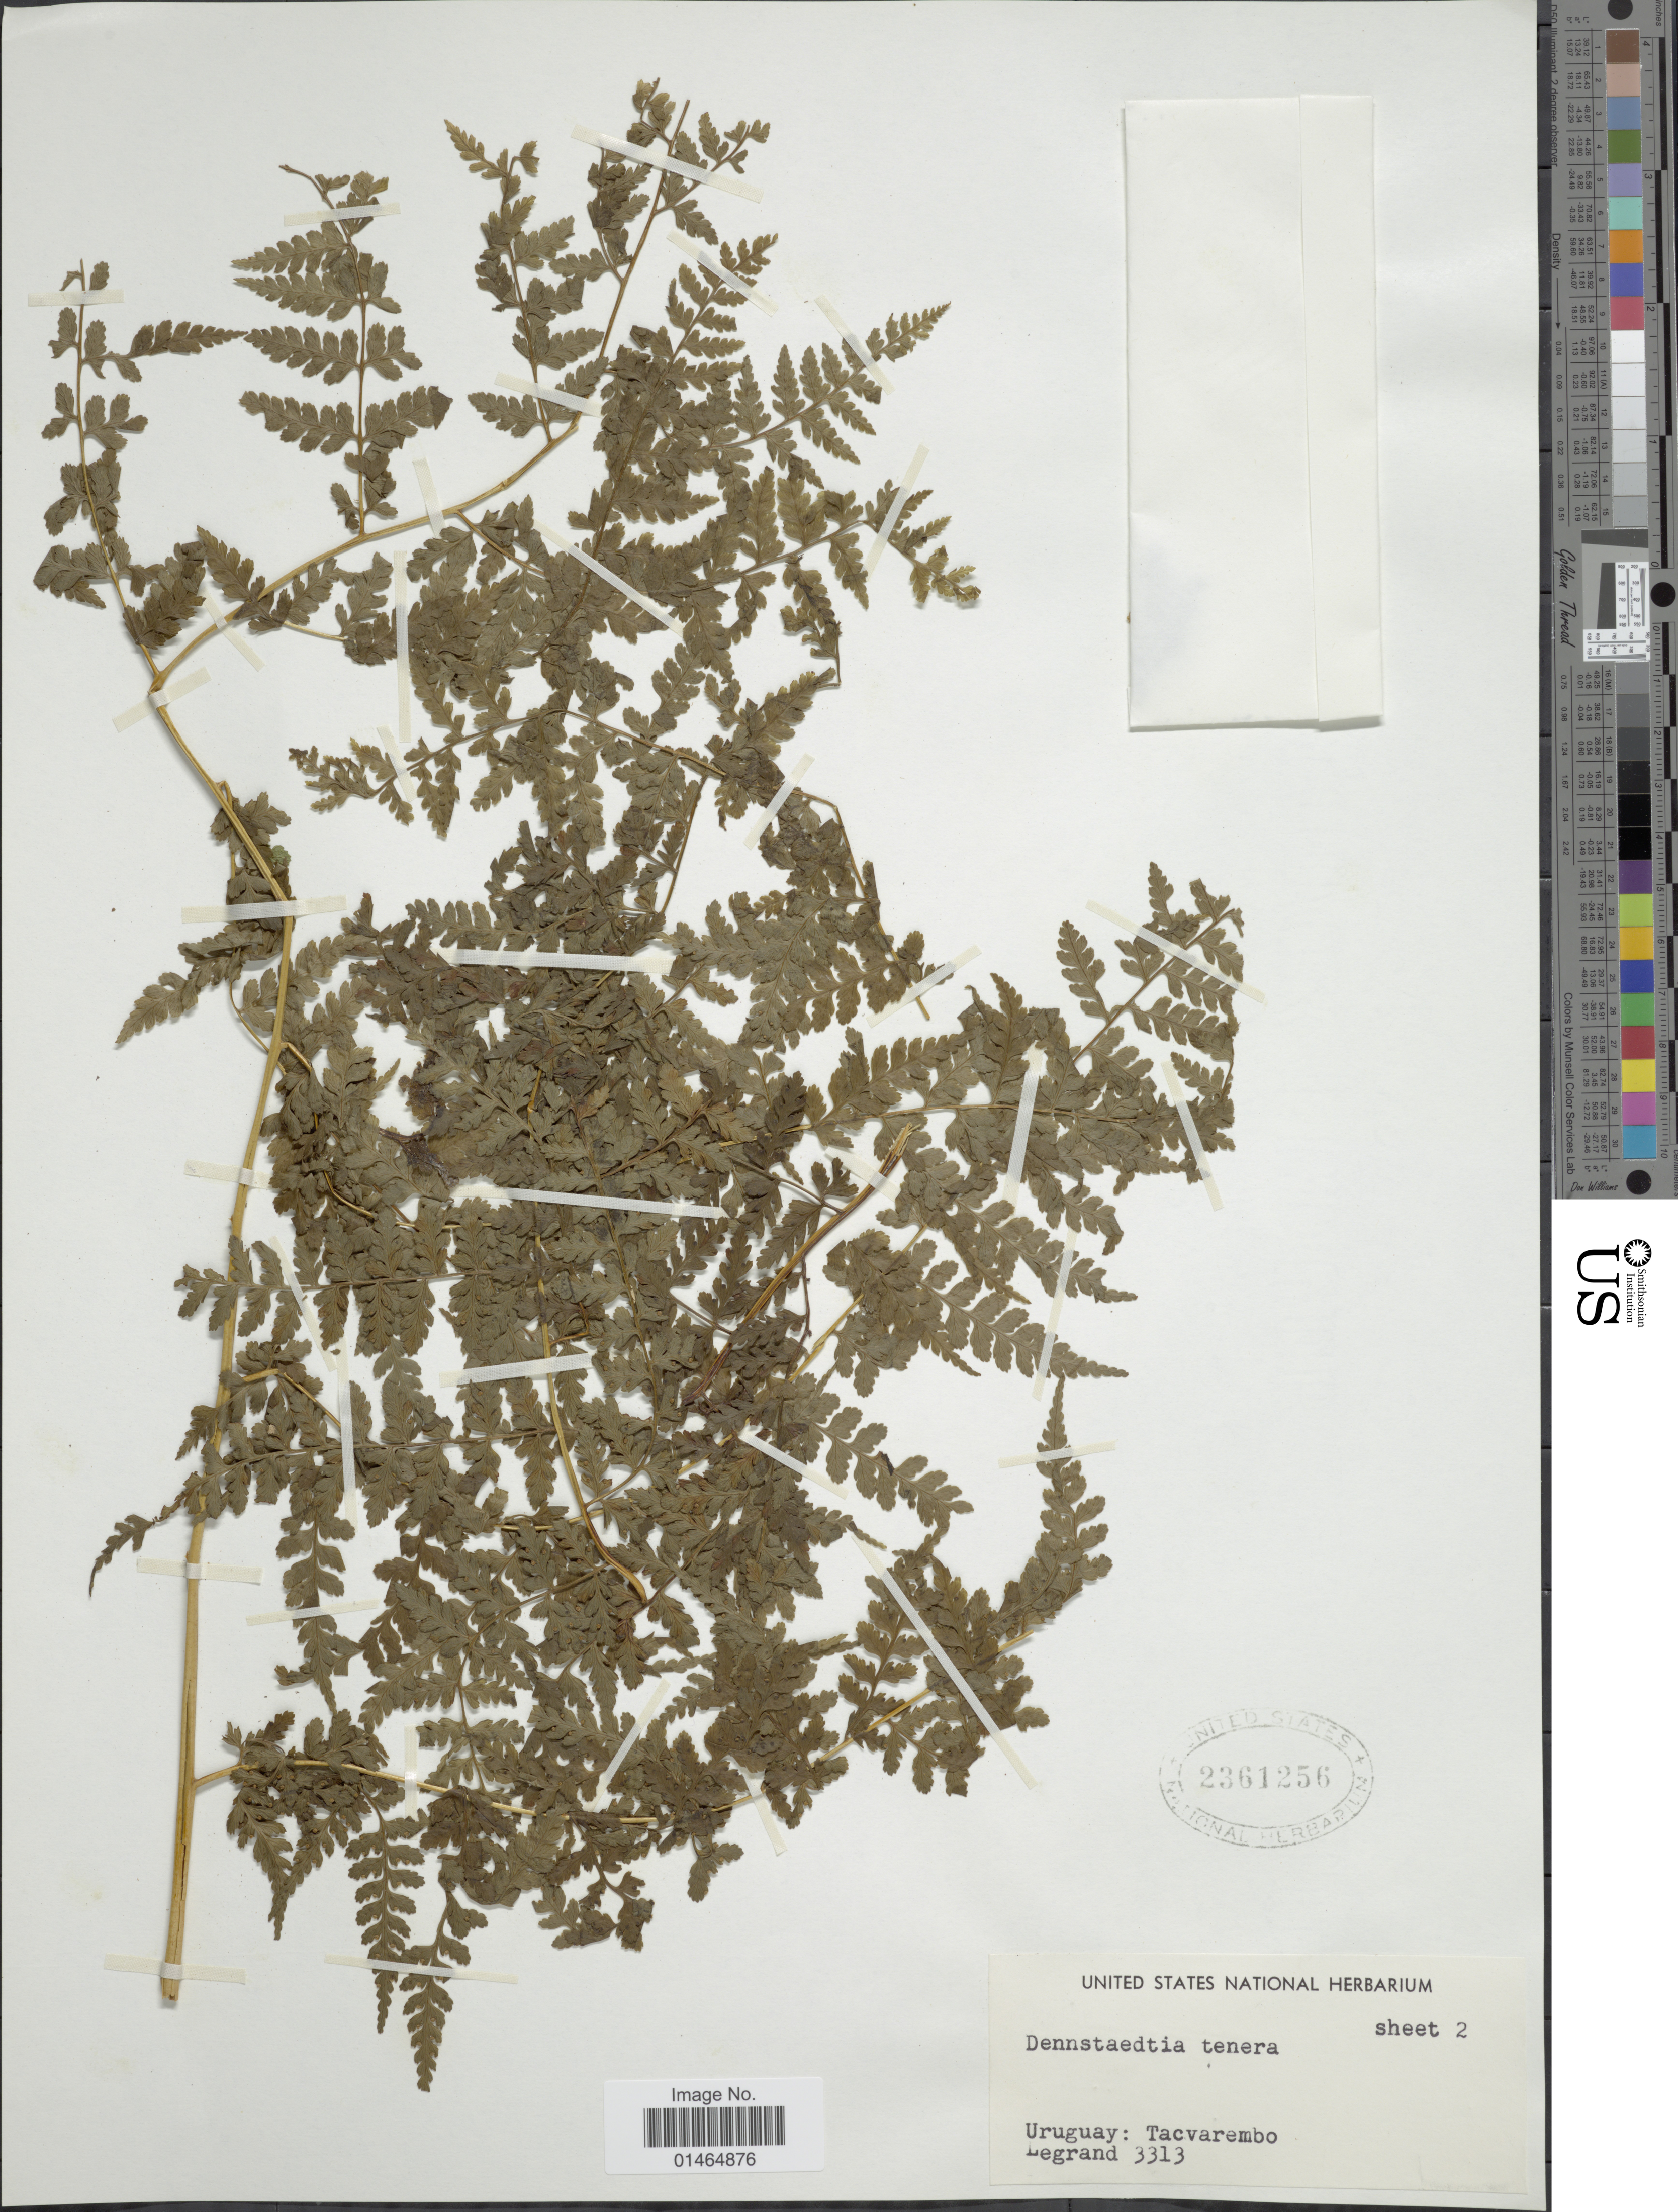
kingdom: Plantae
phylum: Tracheophyta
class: Polypodiopsida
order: Polypodiales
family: Dennstaedtiaceae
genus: Dennstaedtia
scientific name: Dennstaedtia globulifera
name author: (Poir.) Hieron.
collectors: Legrand, --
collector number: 3313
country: Uruguay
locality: Tacvarembo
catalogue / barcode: US 2361256